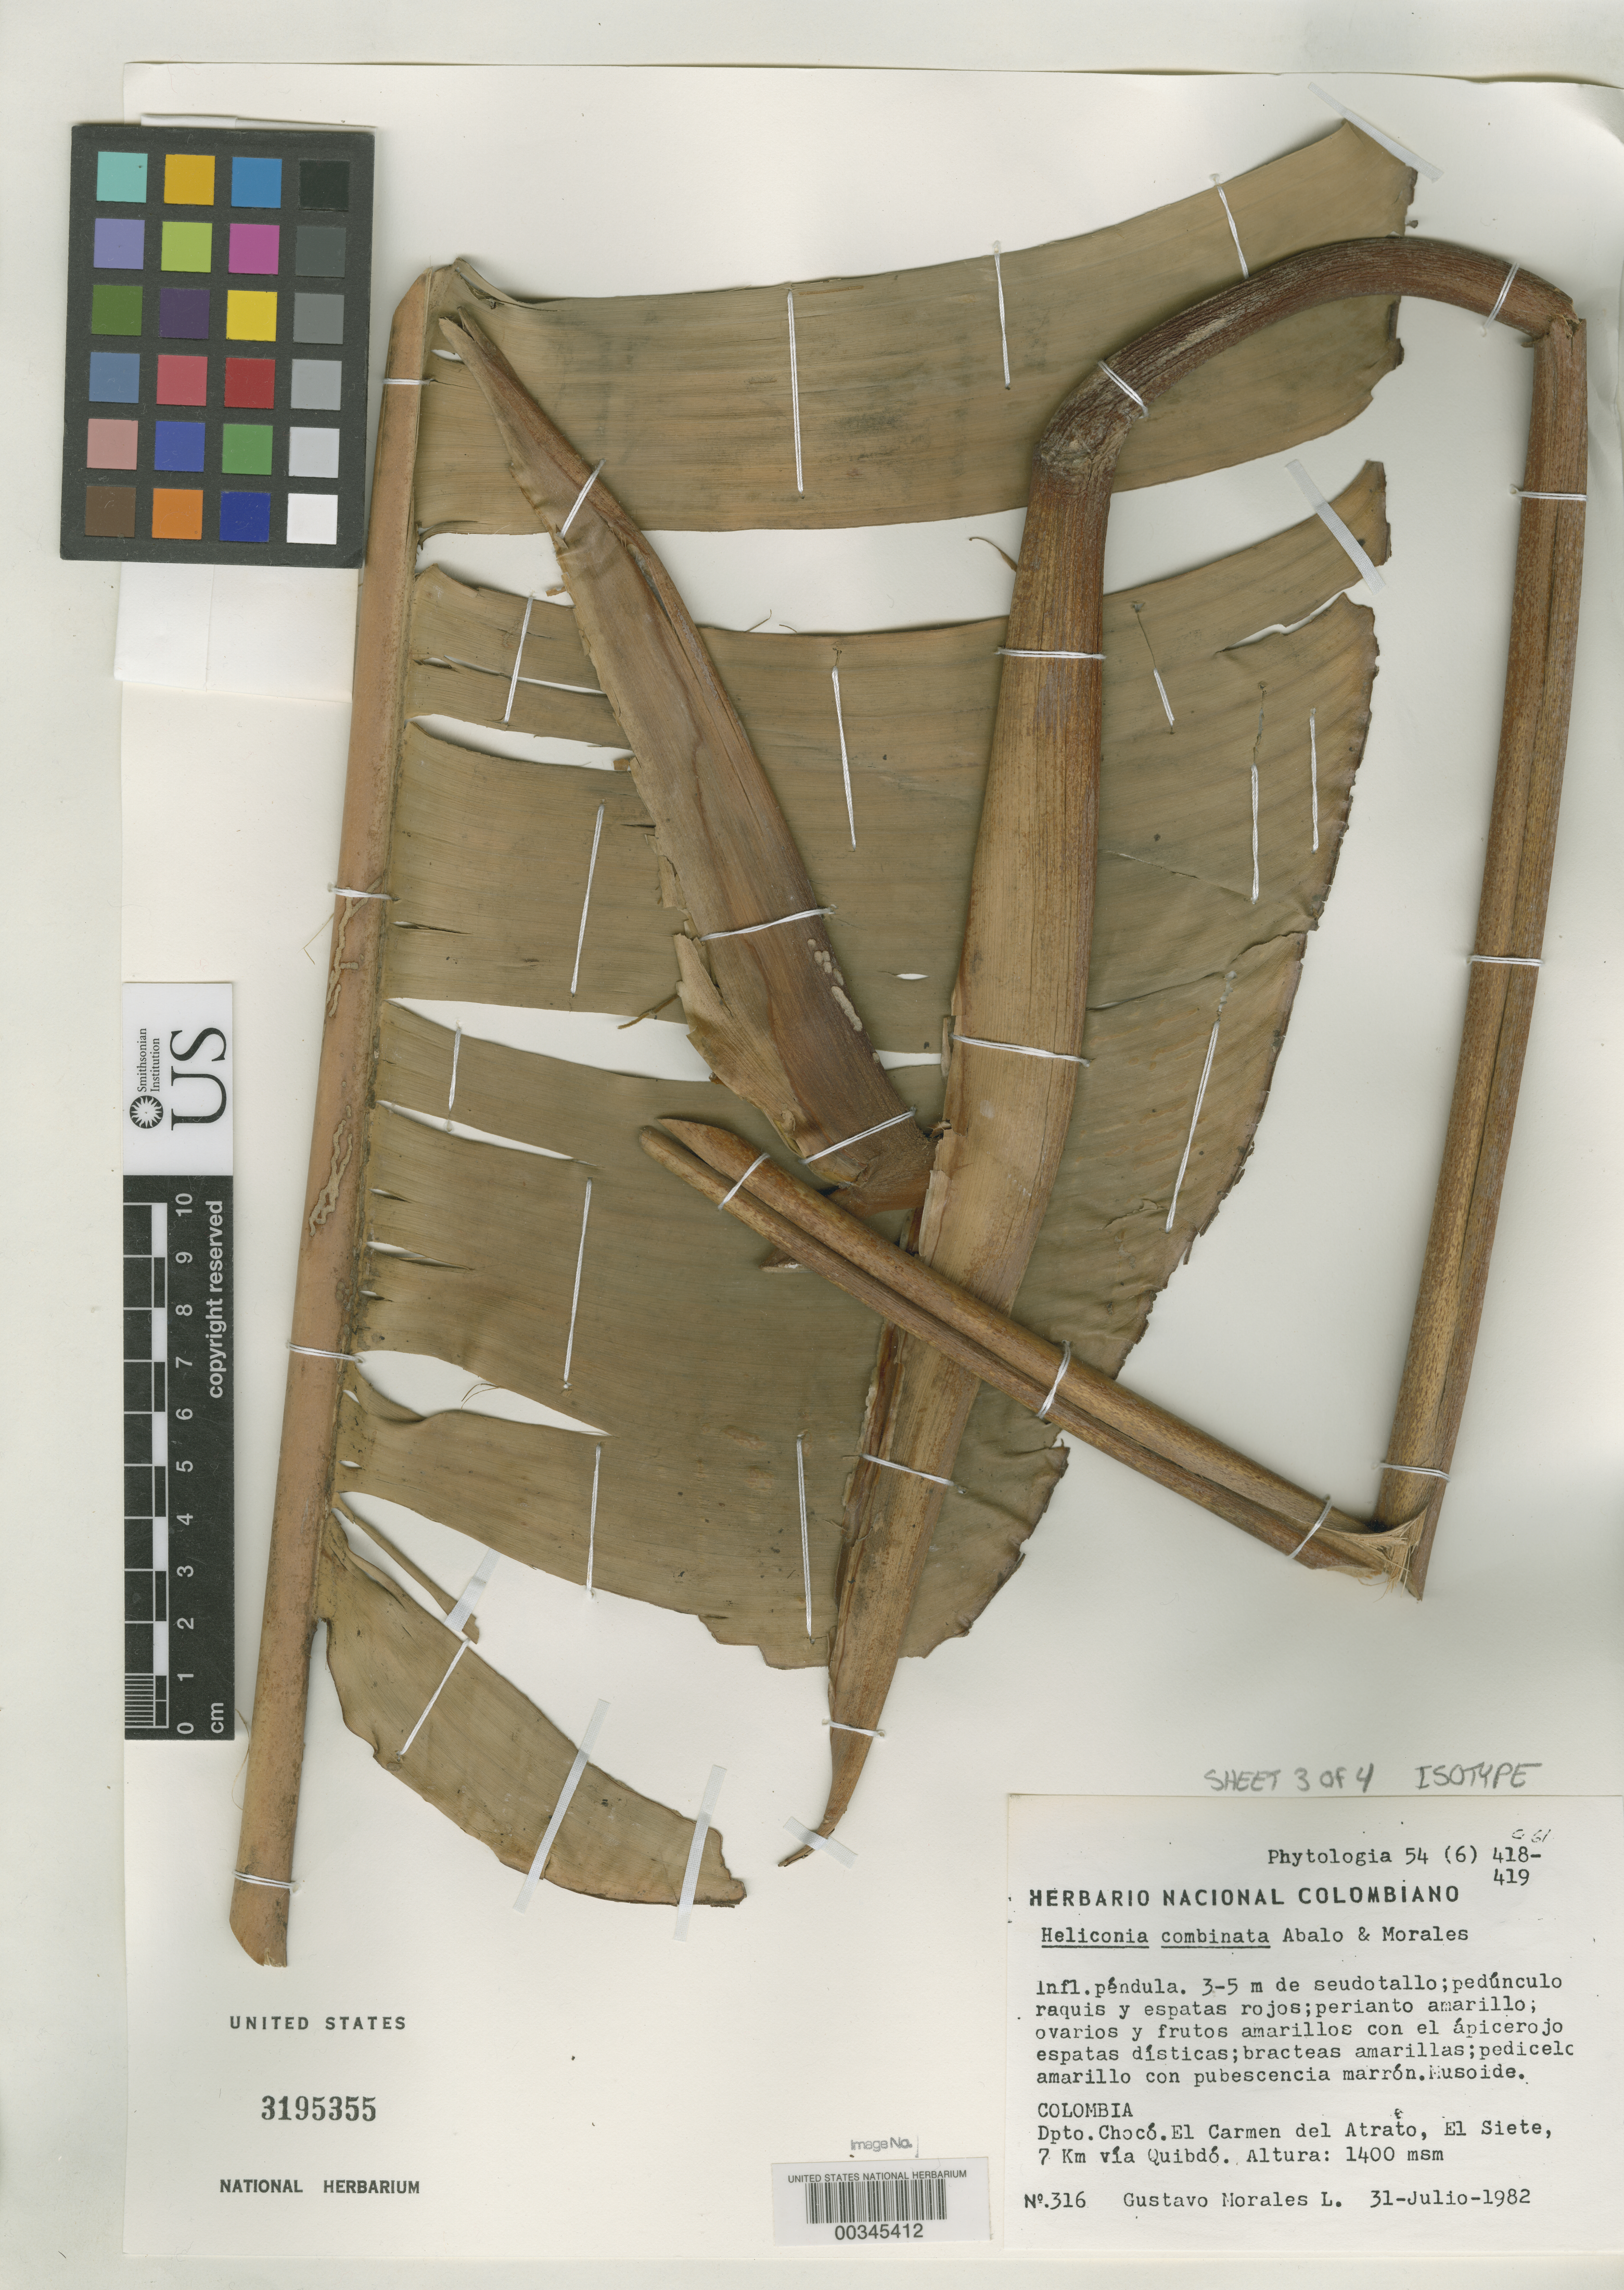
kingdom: Plantae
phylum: Tracheophyta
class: Liliopsida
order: Zingiberales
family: Heliconiaceae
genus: Heliconia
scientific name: Heliconia combinata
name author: Abalo & G. Morales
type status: Isotype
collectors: G. Morales L.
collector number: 316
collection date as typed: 31 Oct 1982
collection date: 1982-10-31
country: Colombia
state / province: Chocó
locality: El Carmen del Atrato, El Siete, 7 km via Quibdo.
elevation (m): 1400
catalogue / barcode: US 3195355